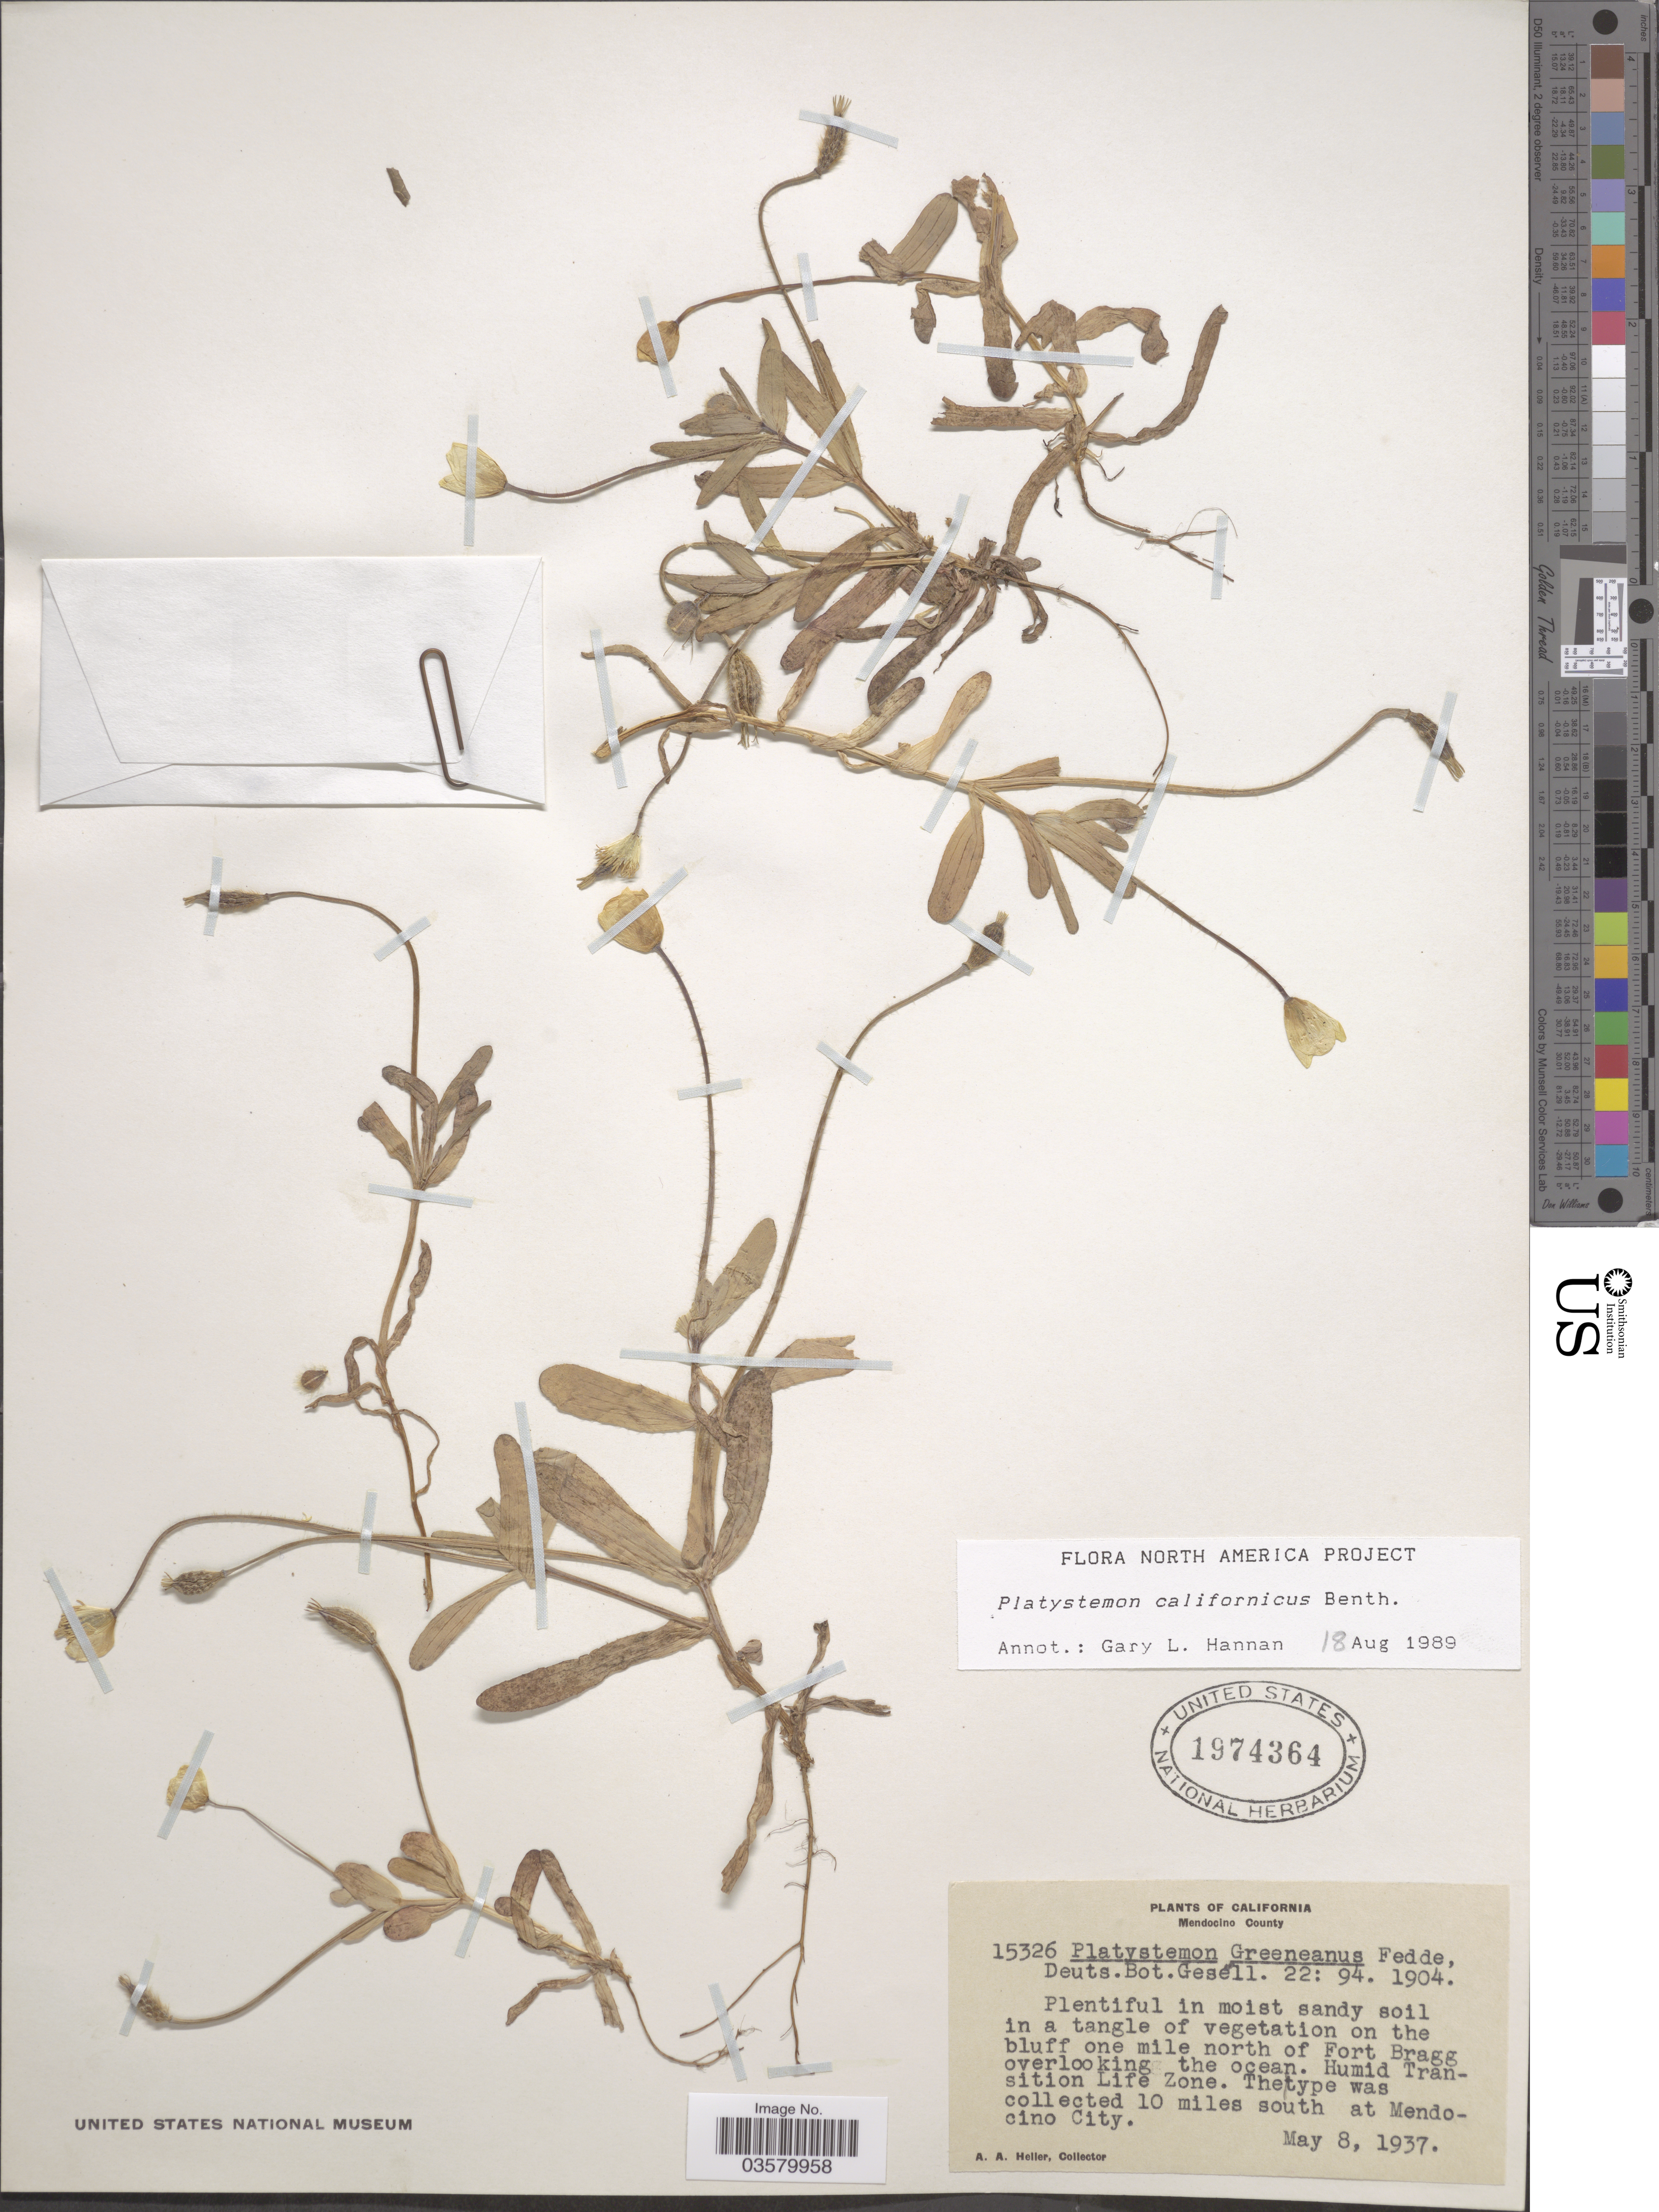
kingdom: Plantae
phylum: Tracheophyta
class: Magnoliopsida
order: Ranunculales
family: Papaveraceae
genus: Platystemon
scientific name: Platystemon californicus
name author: Benth.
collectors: A. A. Heller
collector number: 15326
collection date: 1937-05-08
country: United States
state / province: California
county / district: Mendocino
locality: Mendocino County. On the bluff one mile north of Fort Bragg overlooking the ocean. Humid Transition Life Zone. 10 miles south at Mendocino City.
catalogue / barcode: US 1974364